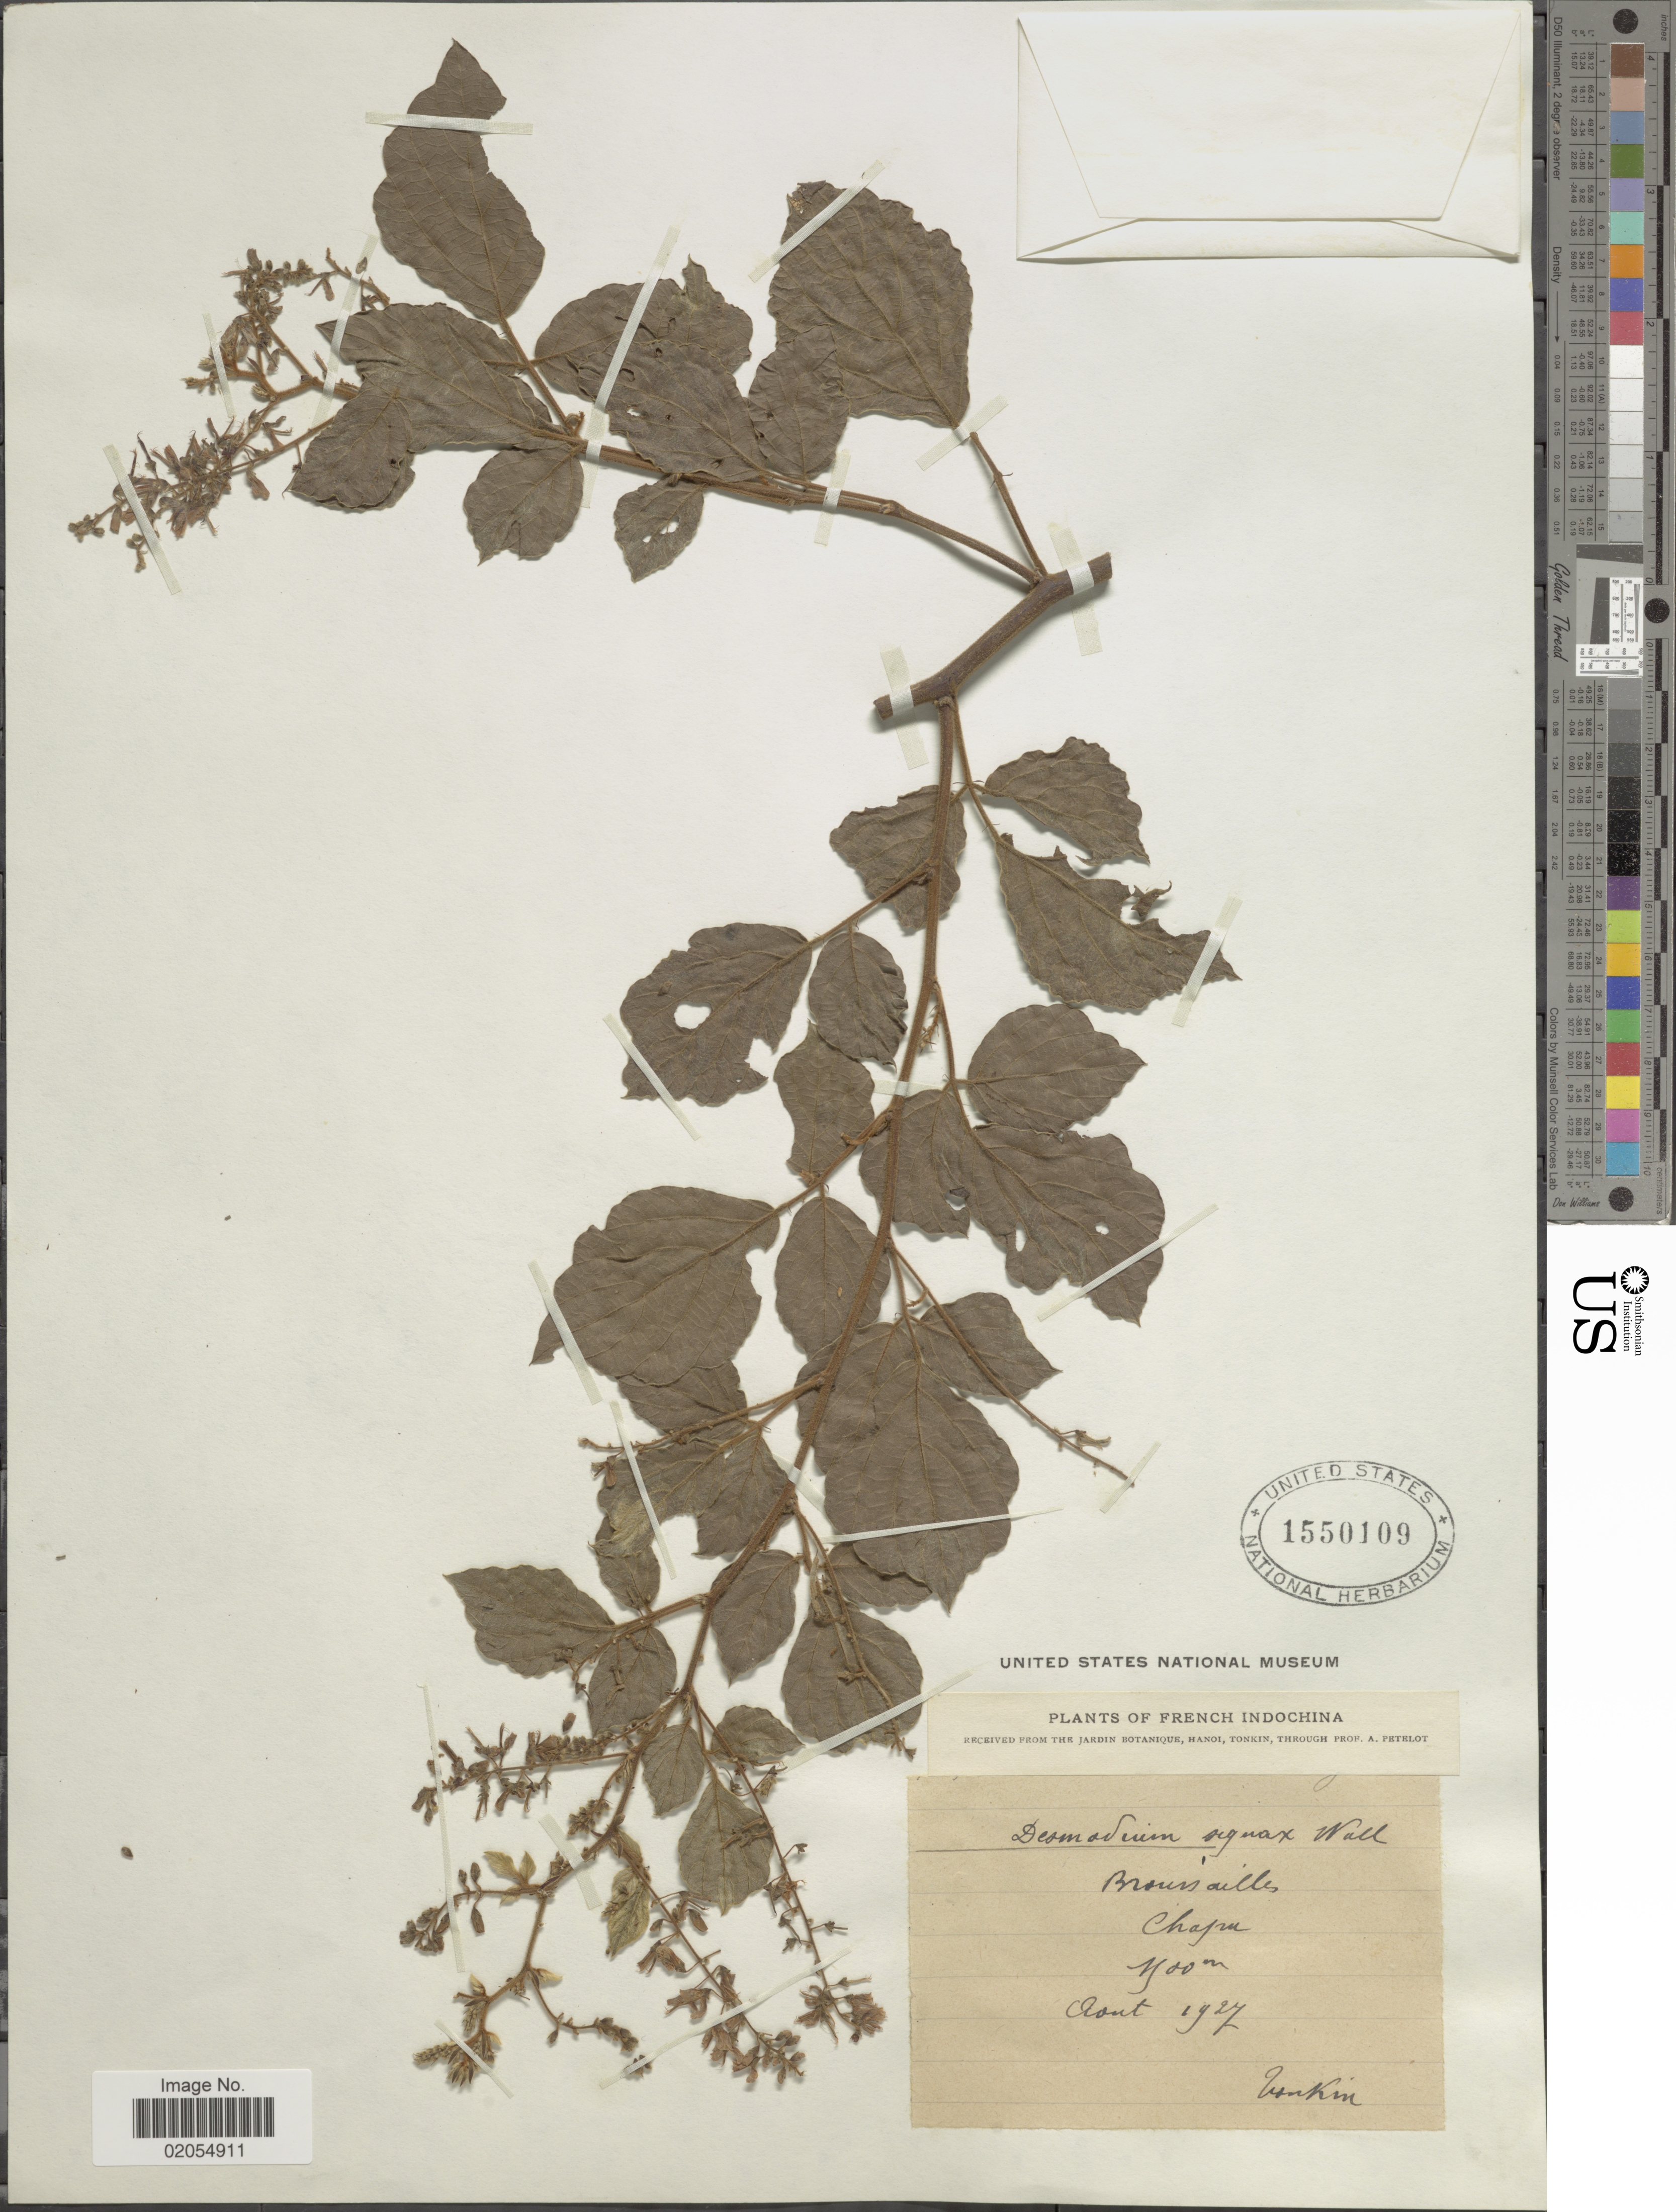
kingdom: Plantae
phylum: Tracheophyta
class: Magnoliopsida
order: Fabales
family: Fabaceae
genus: Puhuaea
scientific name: Puhuaea sequax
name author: (Wall.) H. Ohashi & K. Ohashi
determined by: Strong, Mark T., (BOT), Smithsonian Institution - National Museum of Natural History (UNITED STATES)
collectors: A. Petelot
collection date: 1927-08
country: Vietnam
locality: Tonkin. Chapa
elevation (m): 400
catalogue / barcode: US 1550109